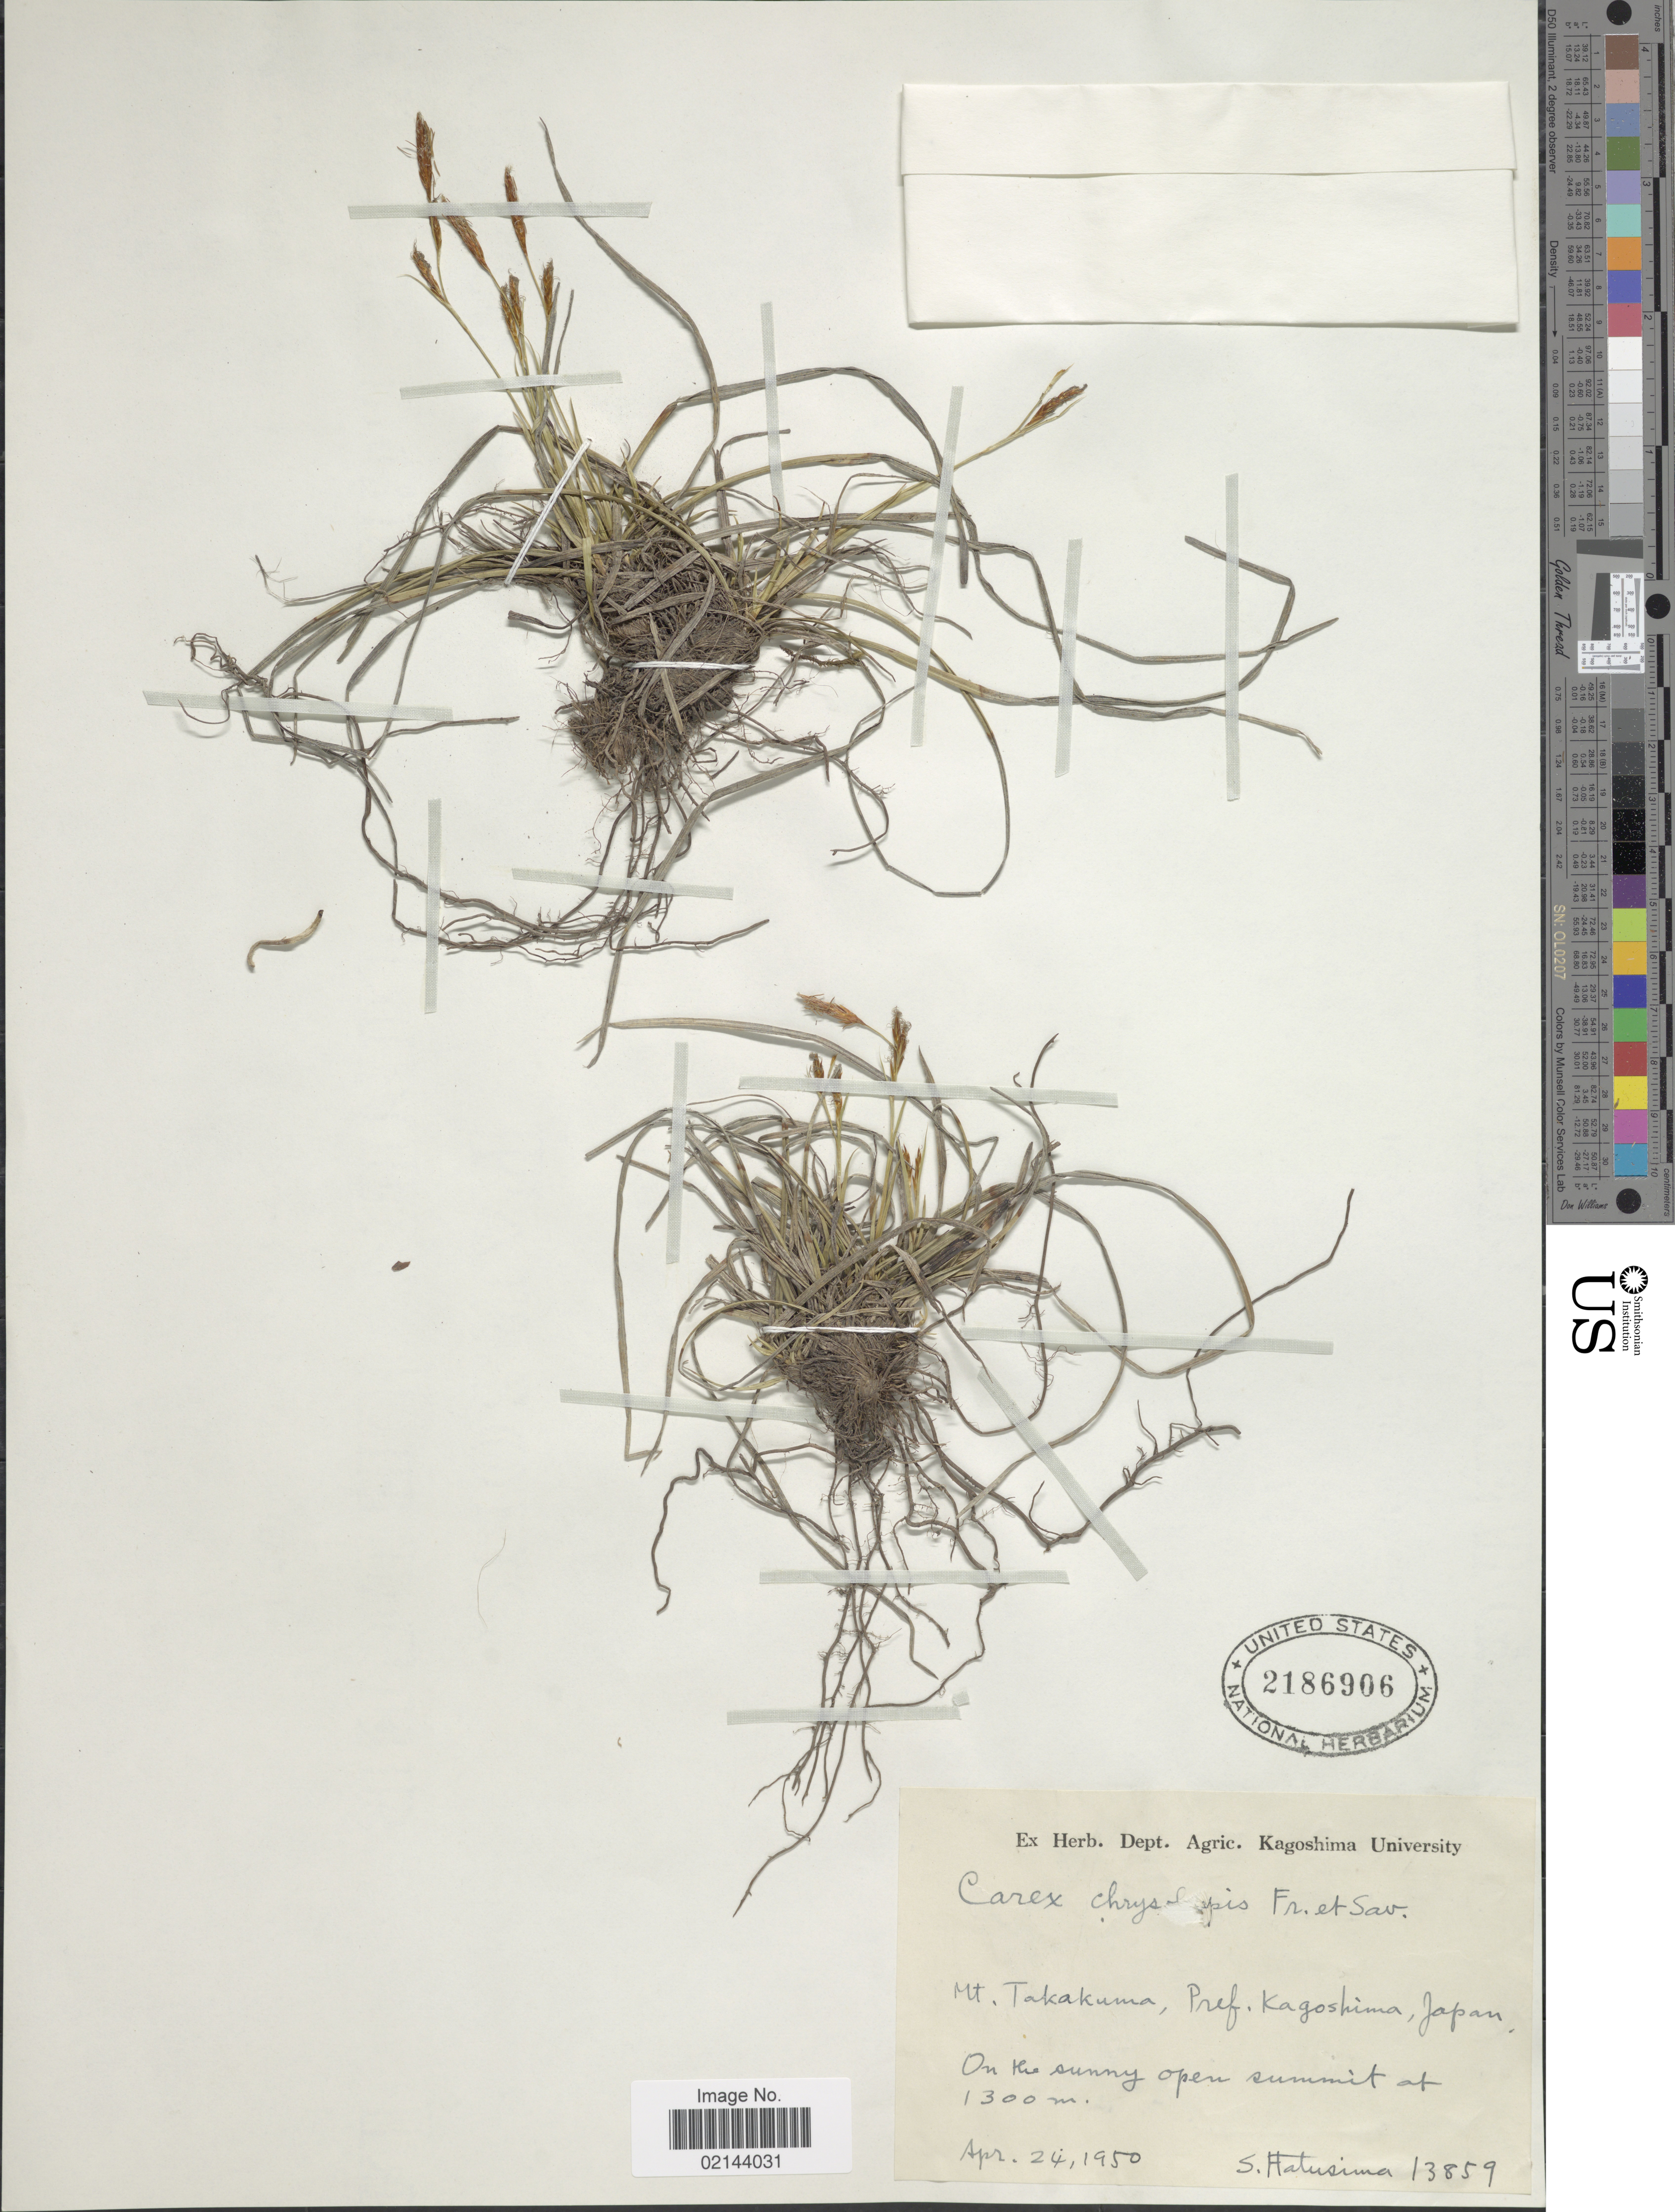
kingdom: Plantae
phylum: Tracheophyta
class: Liliopsida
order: Poales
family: Cyperaceae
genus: Carex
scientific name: Carex chrysolepis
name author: Franch. & Sav.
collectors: S. Hatusima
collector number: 13859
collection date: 1950-04-24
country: Japan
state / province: Kagosima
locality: Mt. Takakuma, Pref. Kagoshima, Japan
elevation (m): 1300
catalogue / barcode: US 2186906